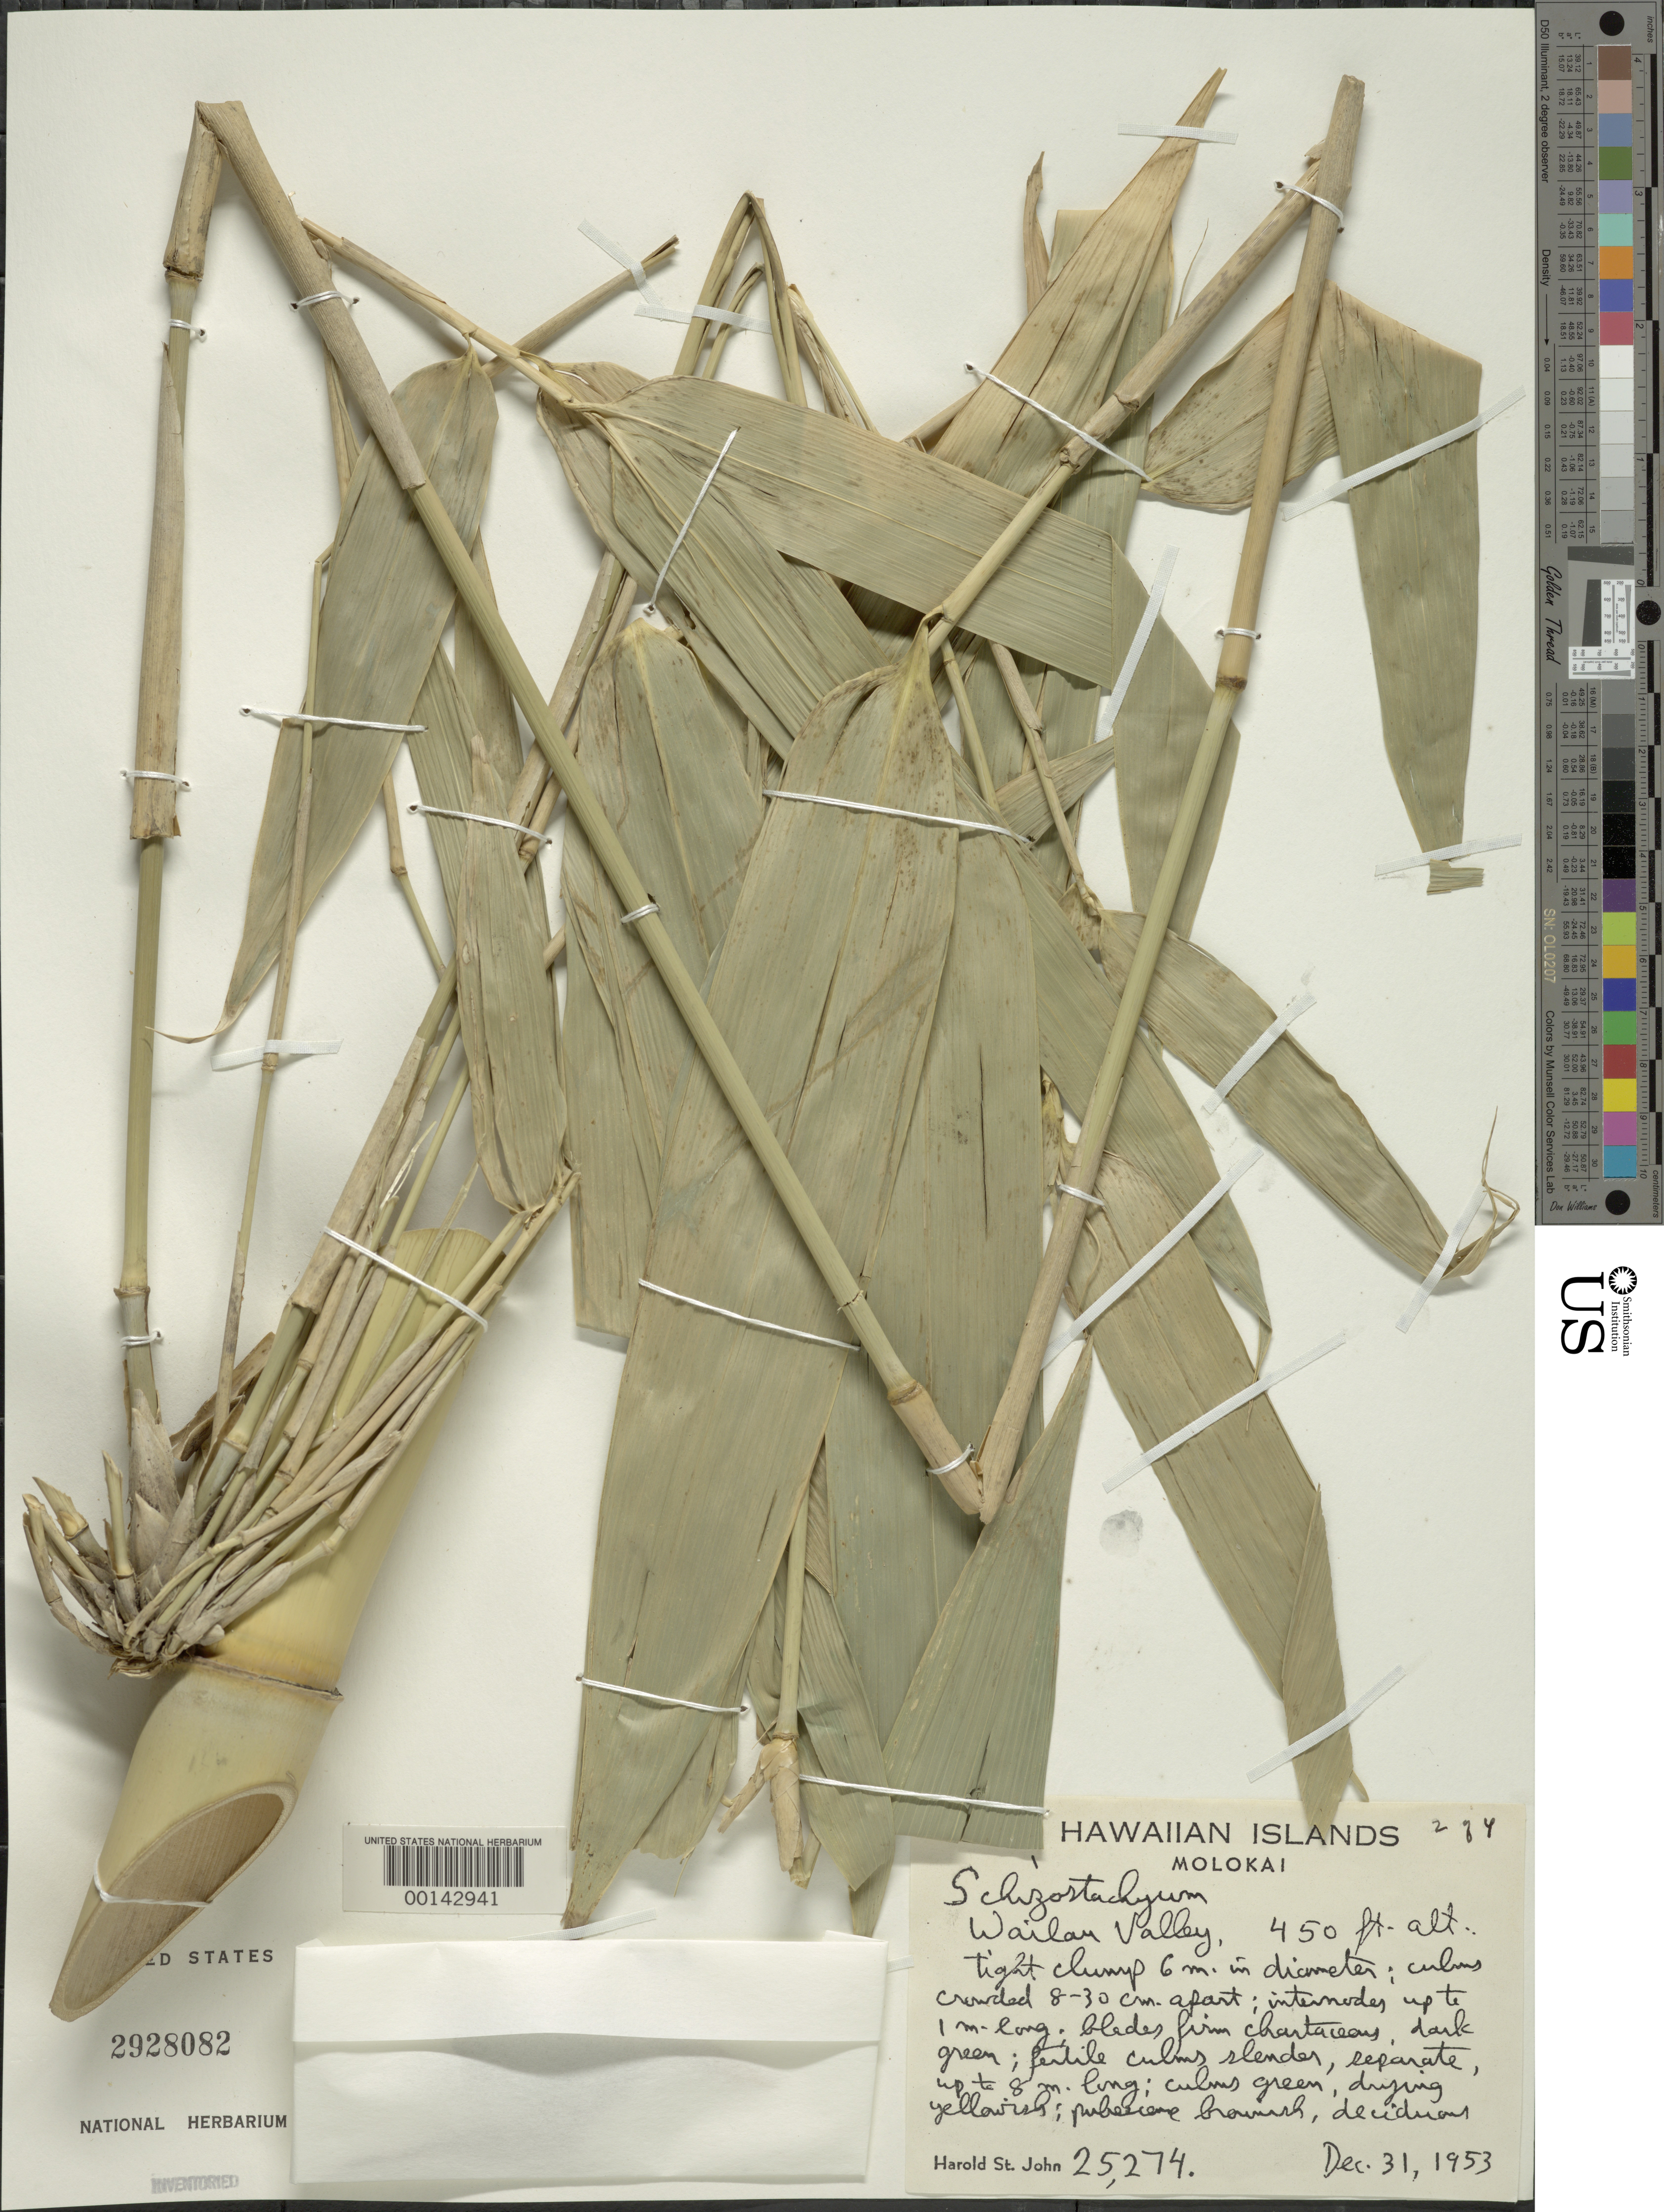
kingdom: Plantae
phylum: Tracheophyta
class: Liliopsida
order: Poales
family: Poaceae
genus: Schizostachyum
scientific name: Schizostachyum sp.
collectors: H. St. John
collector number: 25274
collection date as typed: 31 Dec 1953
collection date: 1953-12-31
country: United States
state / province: Hawaii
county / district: Maui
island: Moloka'i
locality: Molokai, Wailau valley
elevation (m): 137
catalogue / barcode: US 2928082